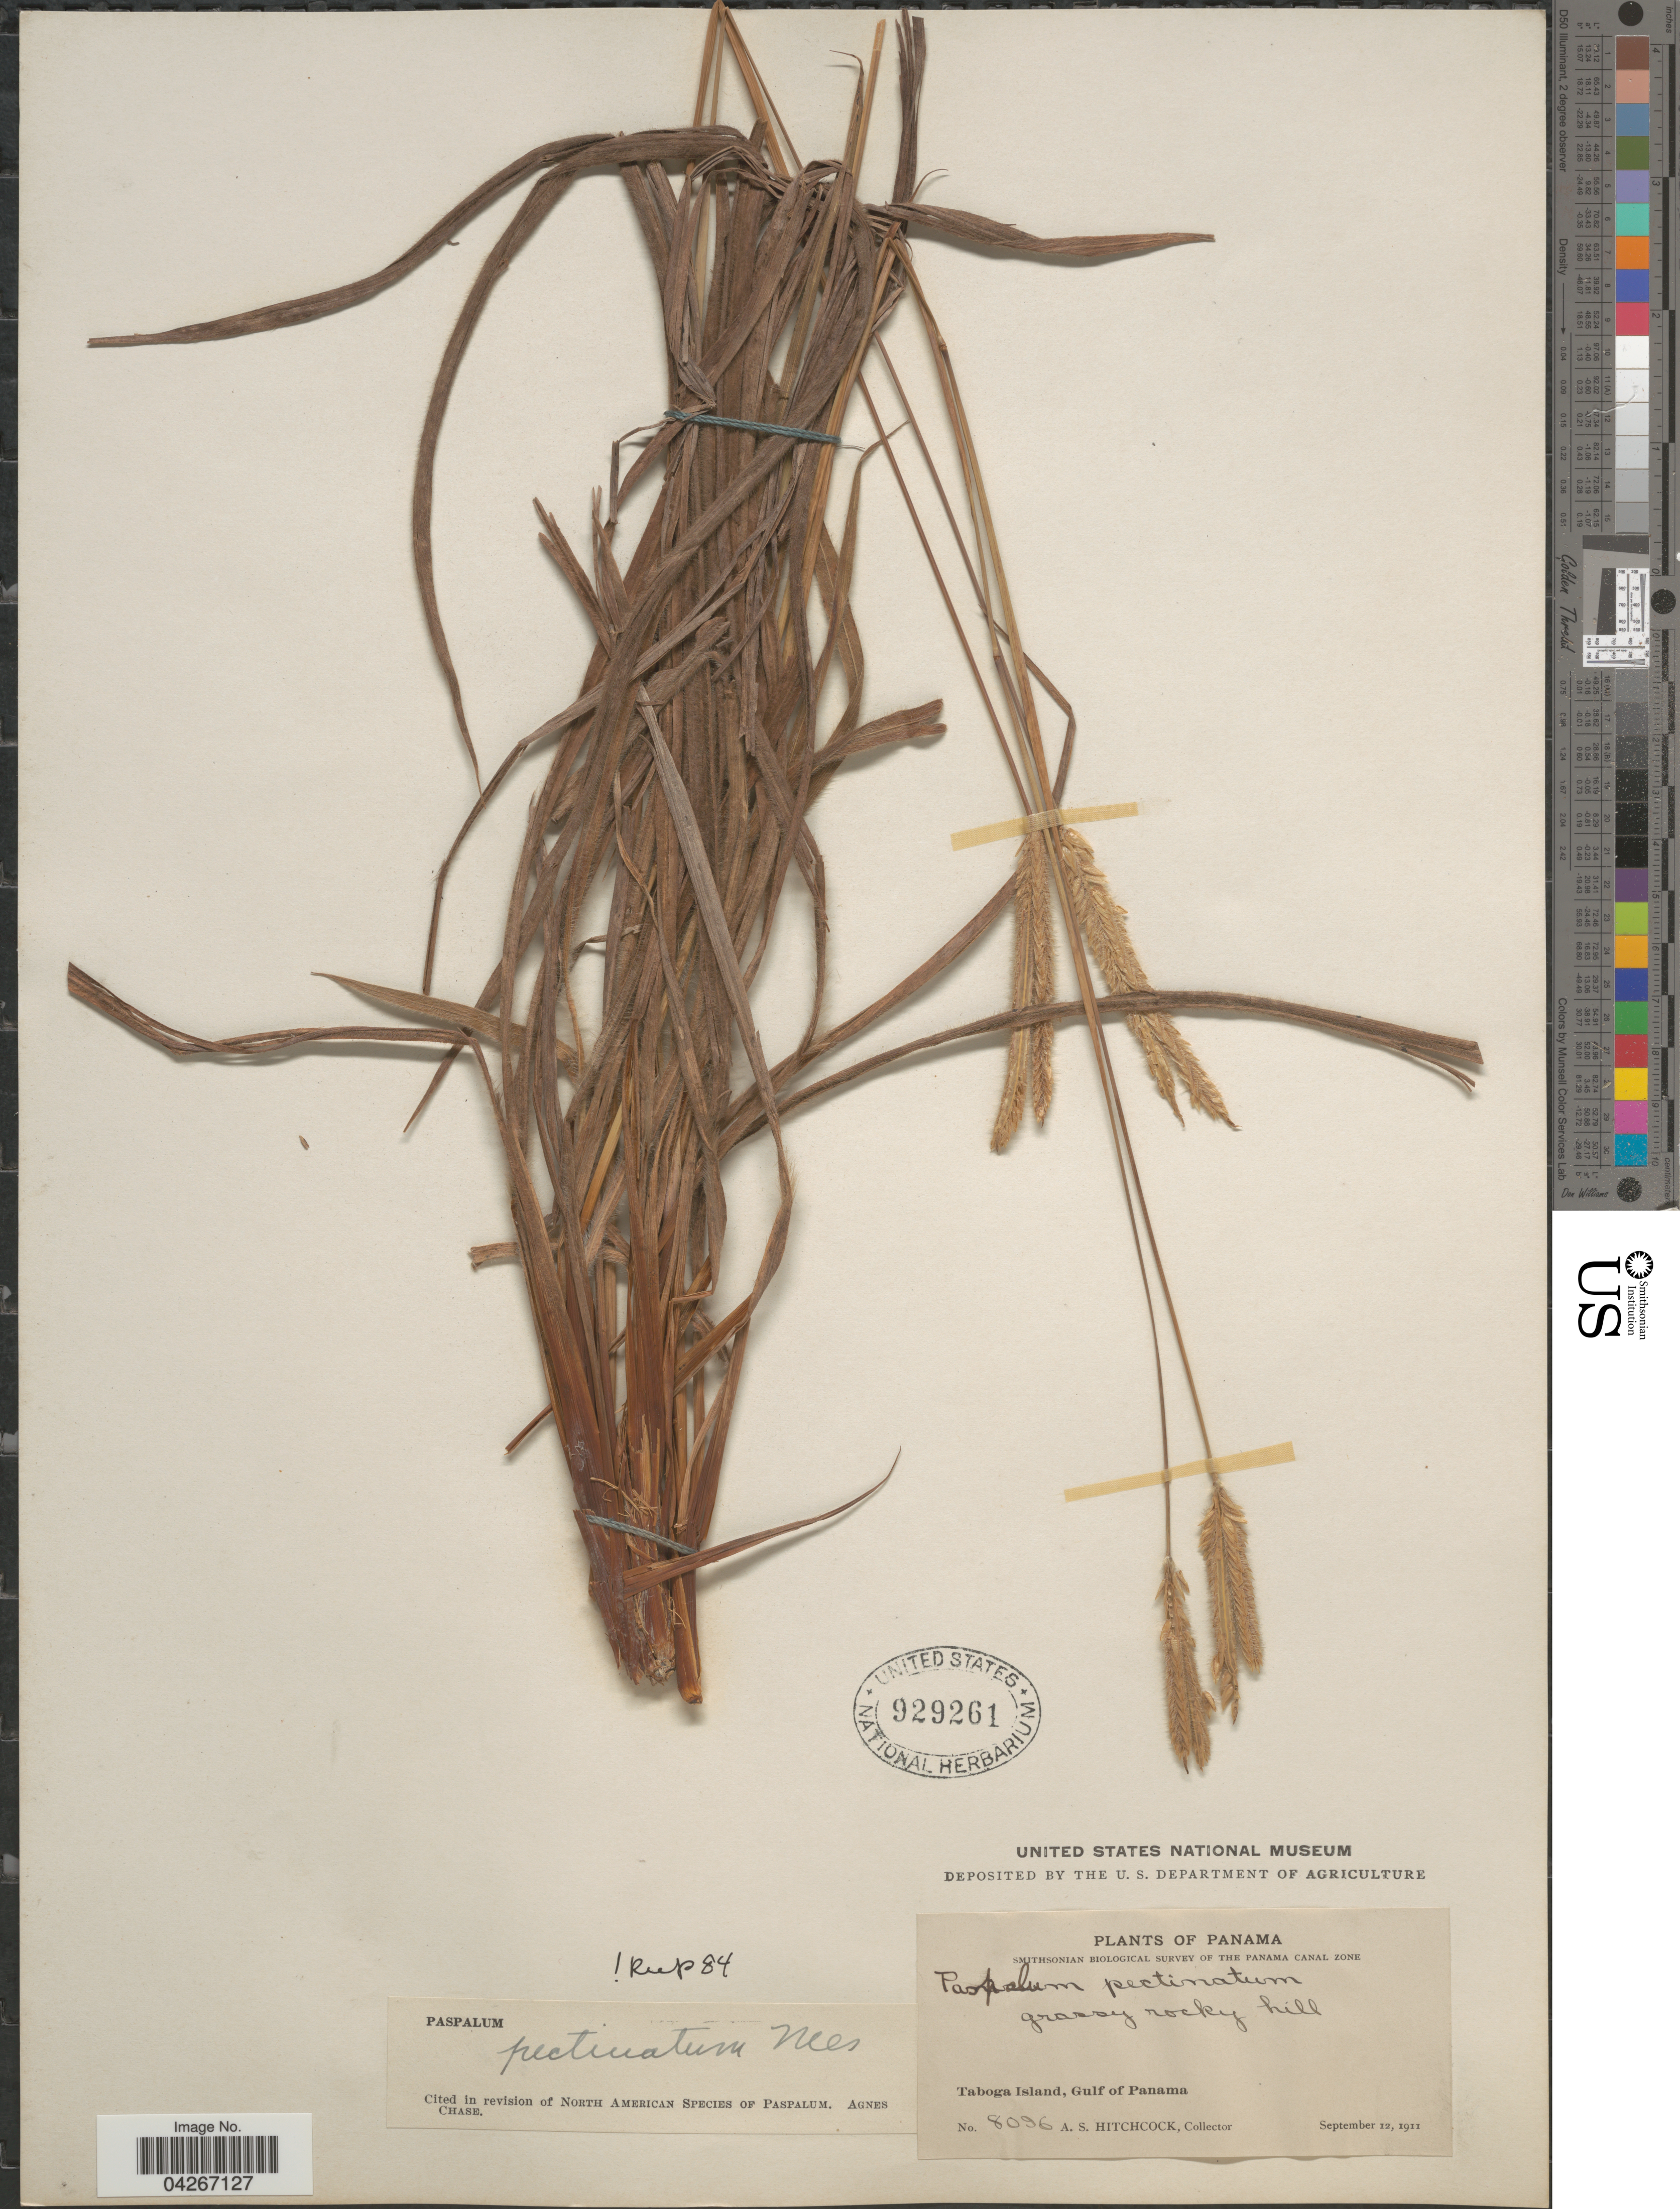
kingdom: Plantae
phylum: Tracheophyta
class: Liliopsida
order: Poales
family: Poaceae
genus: Paspalum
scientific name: Paspalum pectinatum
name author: Nees ex Trin.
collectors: A. S. Hitchcock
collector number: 8096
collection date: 1911-09-12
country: Panama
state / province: Panamá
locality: Smithsonian Biological Survey Of The Panama Canal Zone. Taboga Island, Gulf of Panama.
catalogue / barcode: US 929261